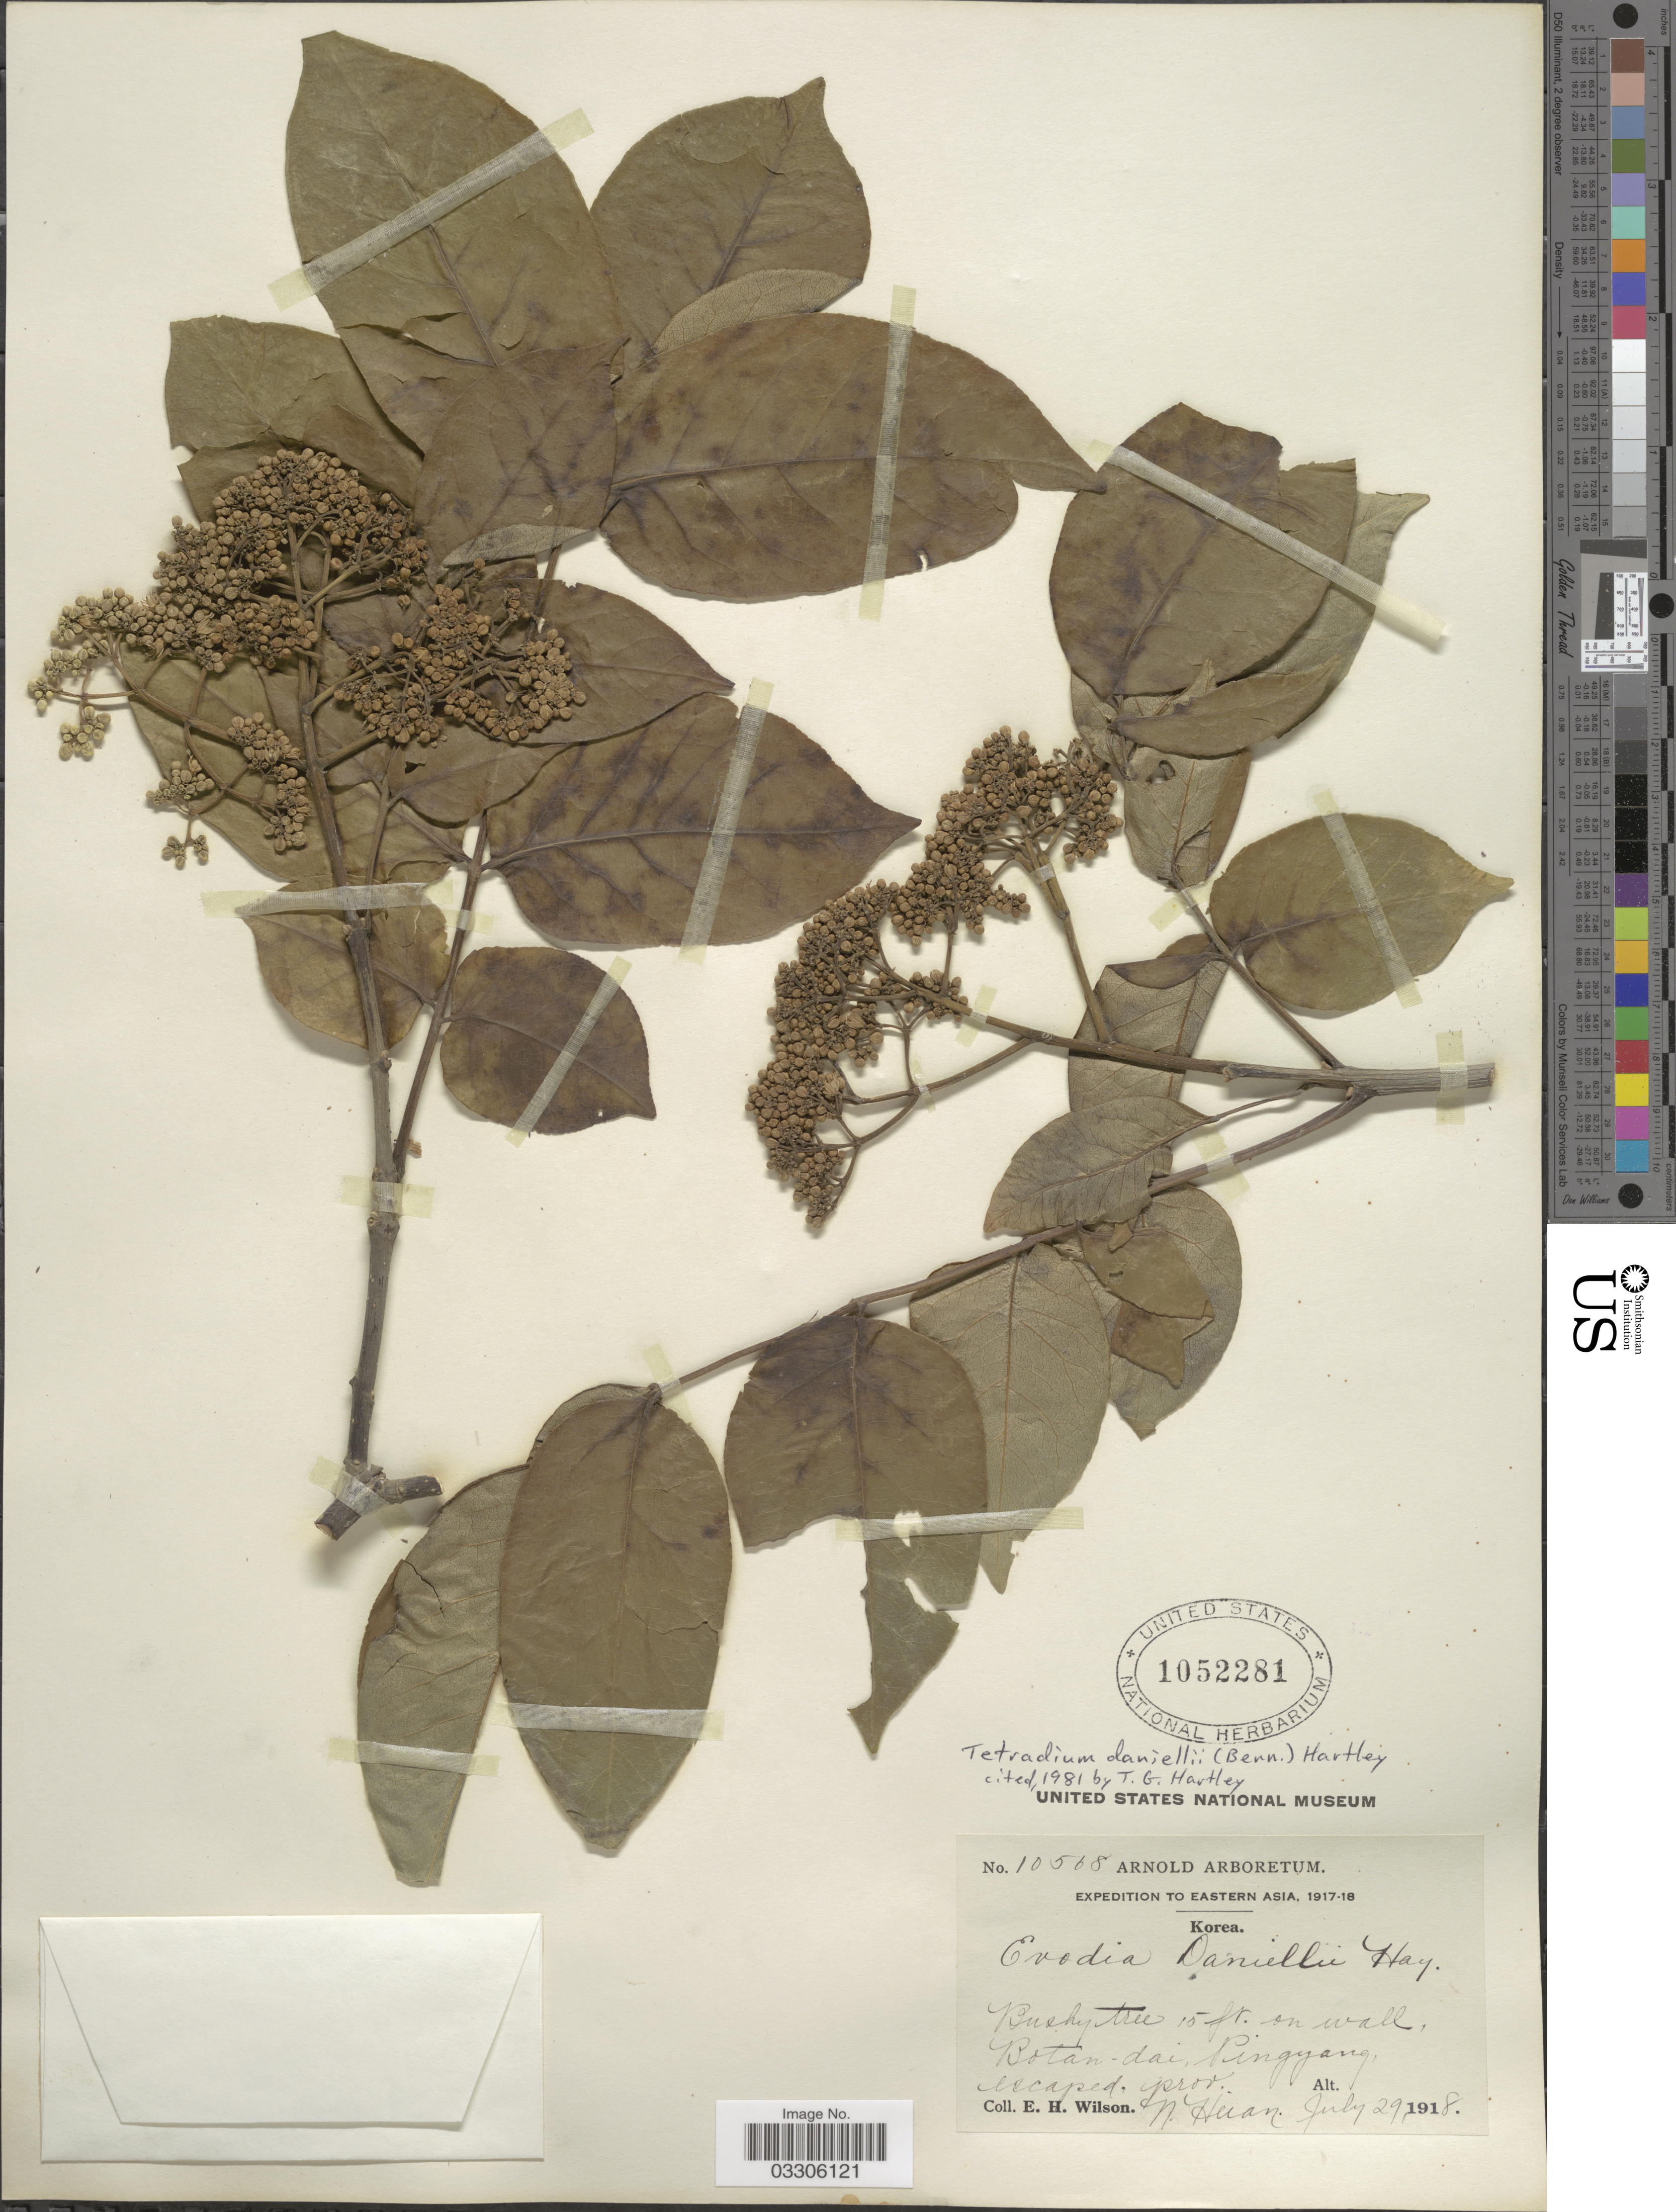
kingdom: Plantae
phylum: Tracheophyta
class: Magnoliopsida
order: Sapindales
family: Rutaceae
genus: Tetradium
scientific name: Tetradium daniellii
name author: (Benn.) T.G. Hartley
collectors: E. Wilson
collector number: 10568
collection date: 1918-07-29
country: North Korea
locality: Eastern Asia. Botan-dai, Pingyang, prov. N. Heian.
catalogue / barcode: US 1052281